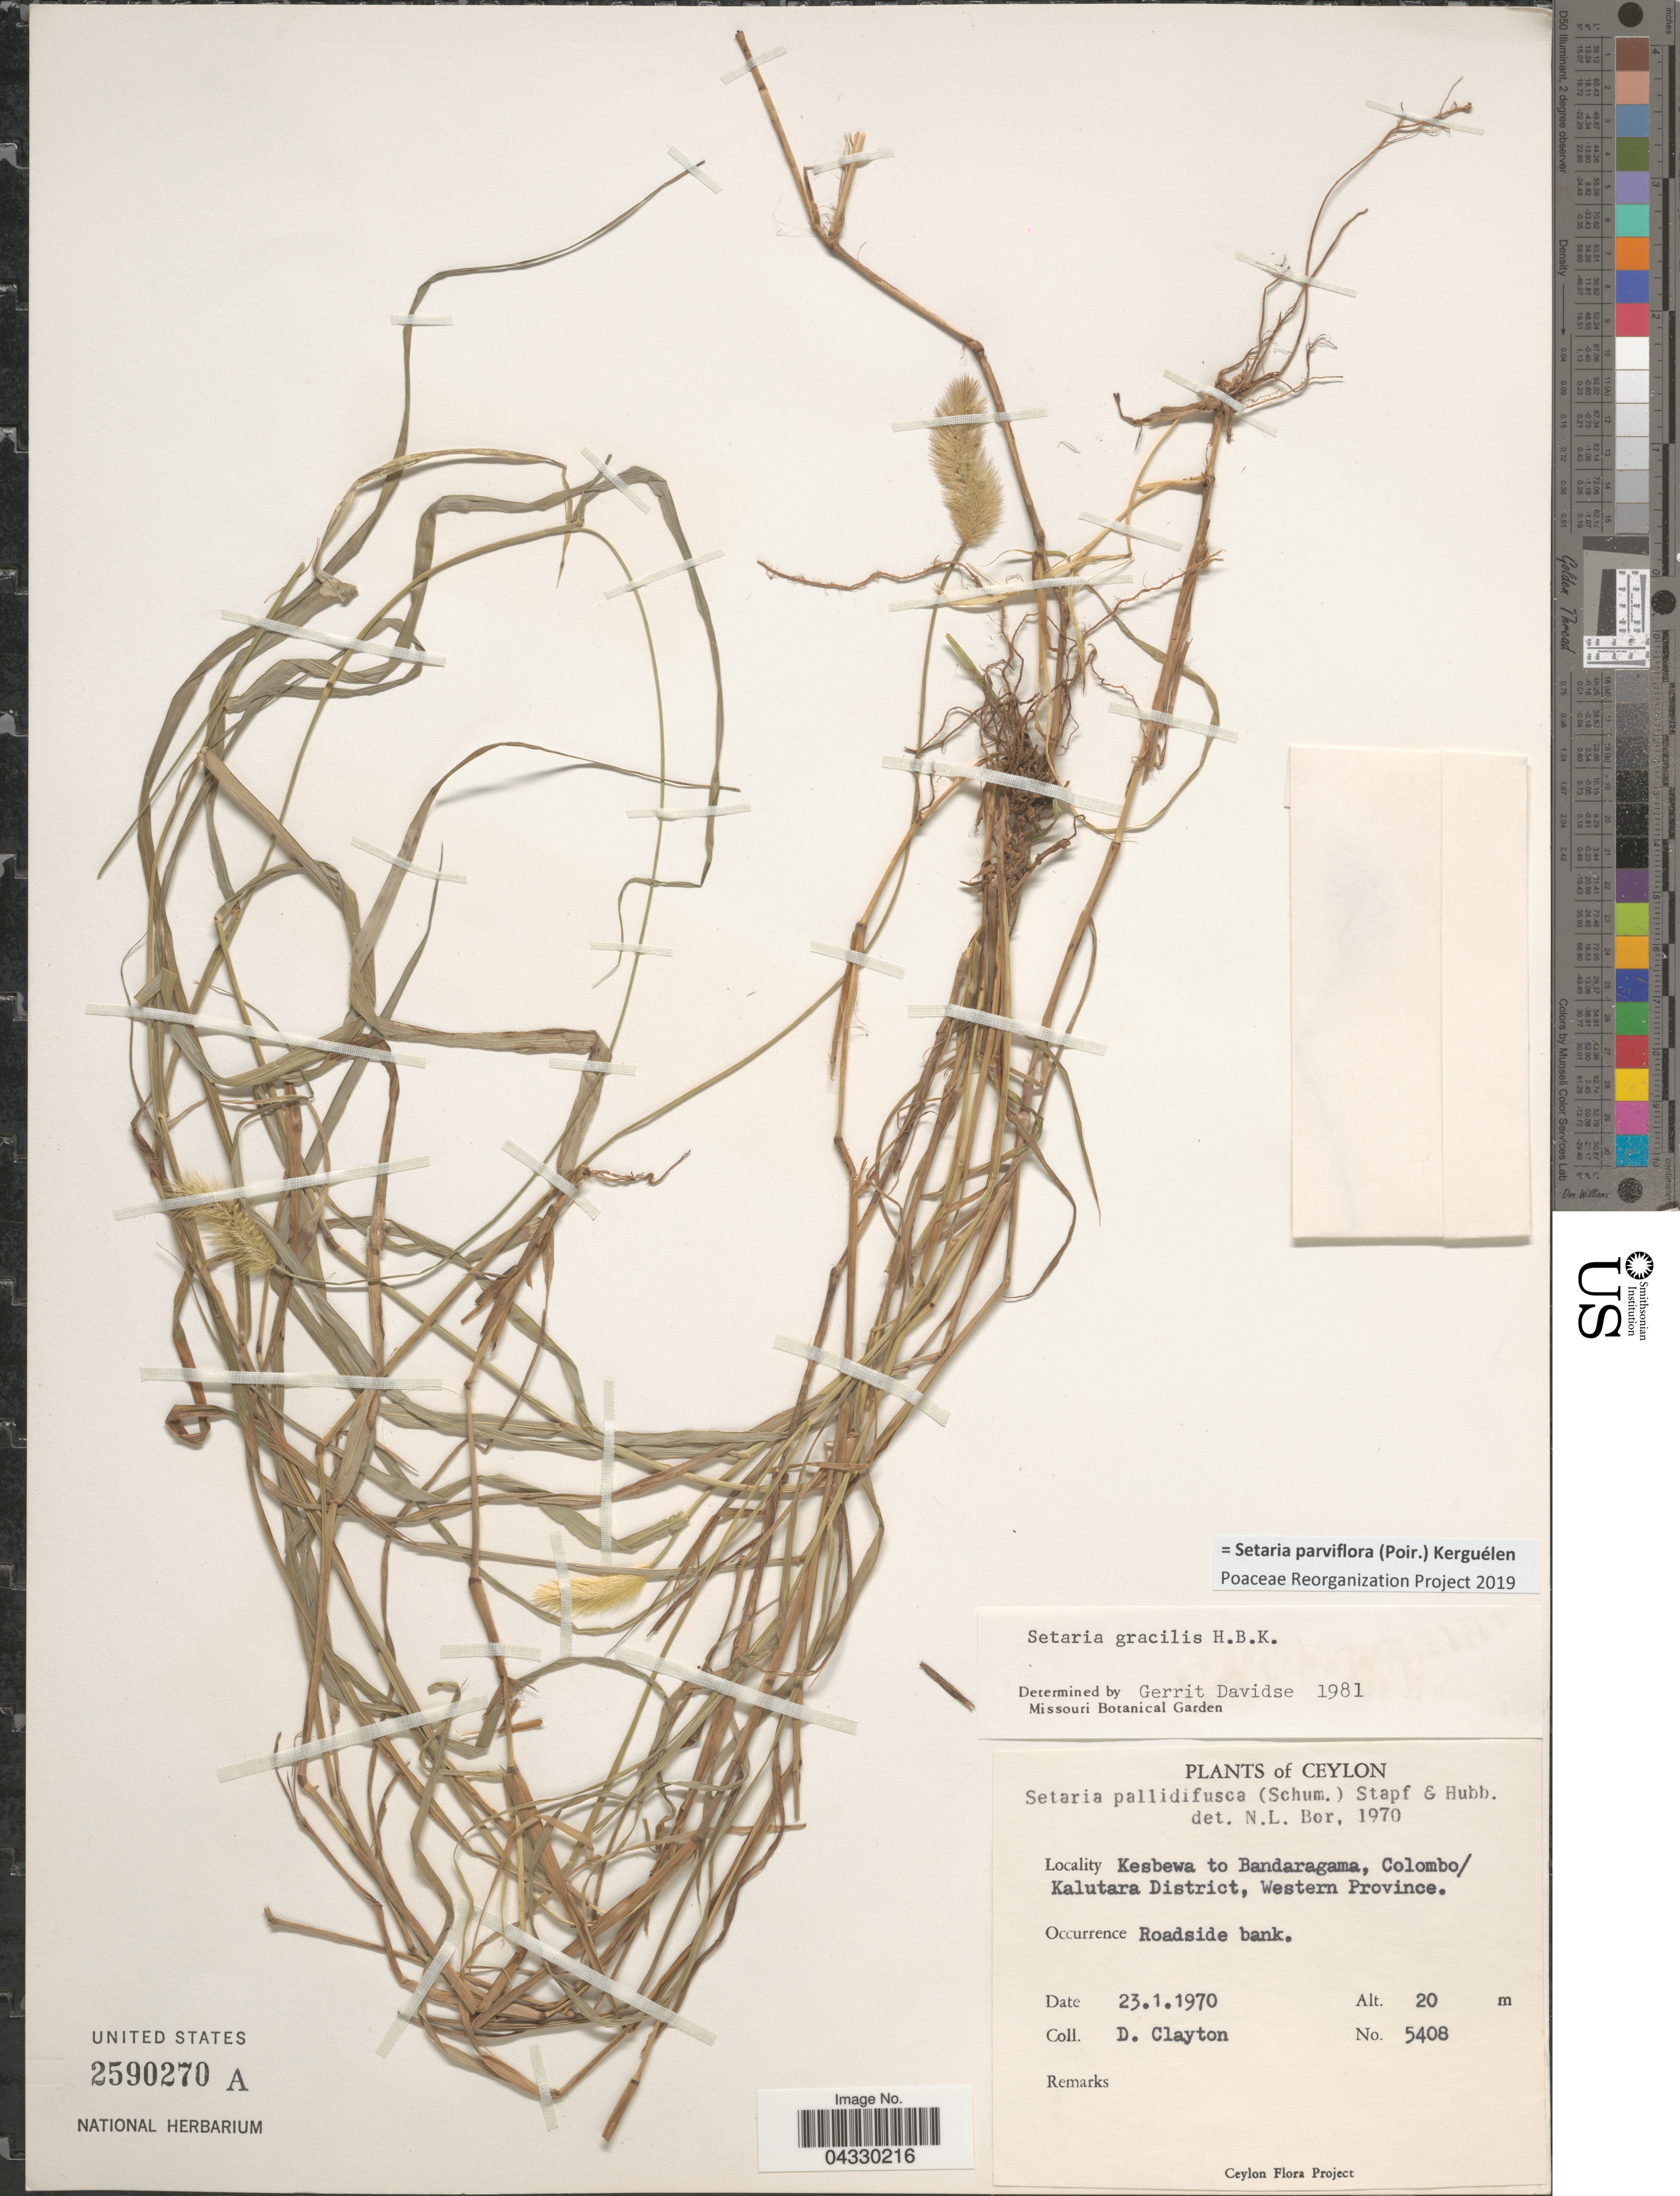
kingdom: Plantae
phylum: Tracheophyta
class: Liliopsida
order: Poales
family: Poaceae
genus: Setaria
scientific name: Setaria parviflora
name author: (Poir.) Kerguélen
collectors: D. Clayton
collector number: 5408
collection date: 1970-01-23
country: Sri Lanka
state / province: Western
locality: Ceylon. Kesbewa to Bandaragama, Colombo/Kalutara District.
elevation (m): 20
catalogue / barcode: US 2590270A